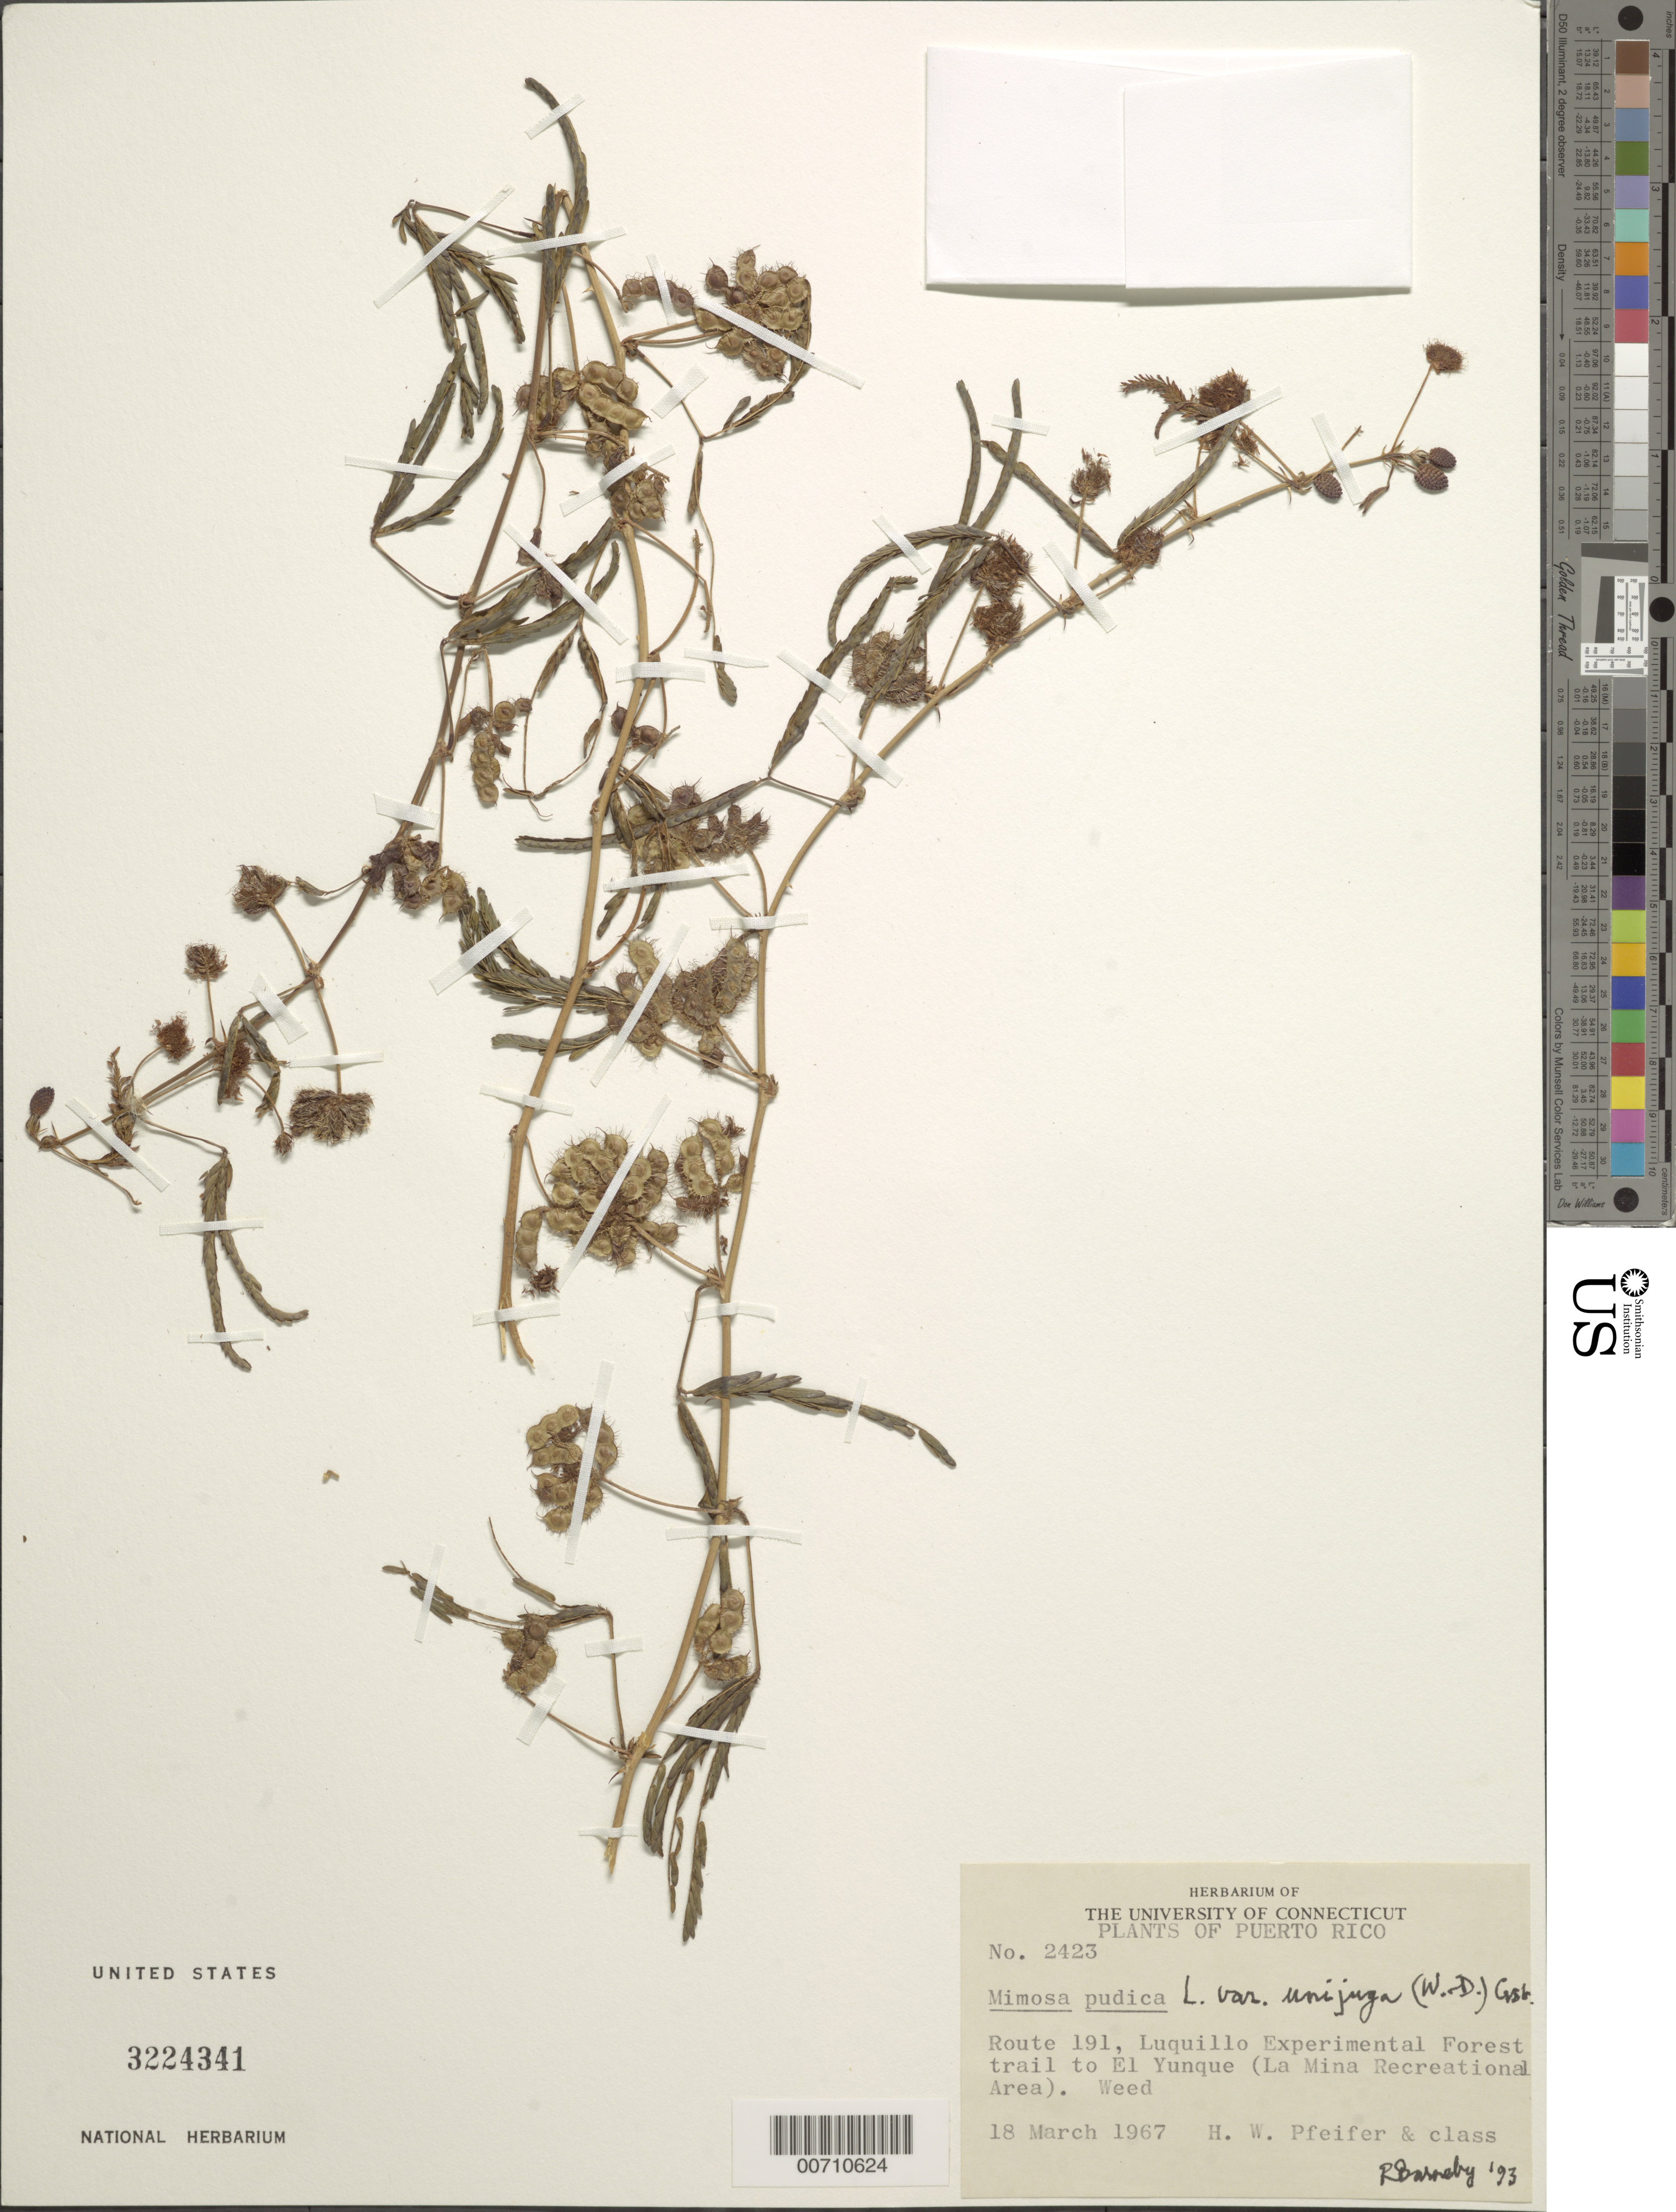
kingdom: Plantae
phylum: Tracheophyta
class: Magnoliopsida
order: Fabales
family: Fabaceae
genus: Mimosa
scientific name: Mimosa pudica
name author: L.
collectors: H. W. Pfeifer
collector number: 2423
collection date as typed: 18 Mar 1967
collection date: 1967-03-18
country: Puerto Rico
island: Greater Antilles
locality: Luquillo Exp. Forest trail to El Yunque (La Mina Recreational Area), Rt 191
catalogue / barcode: US 3224341